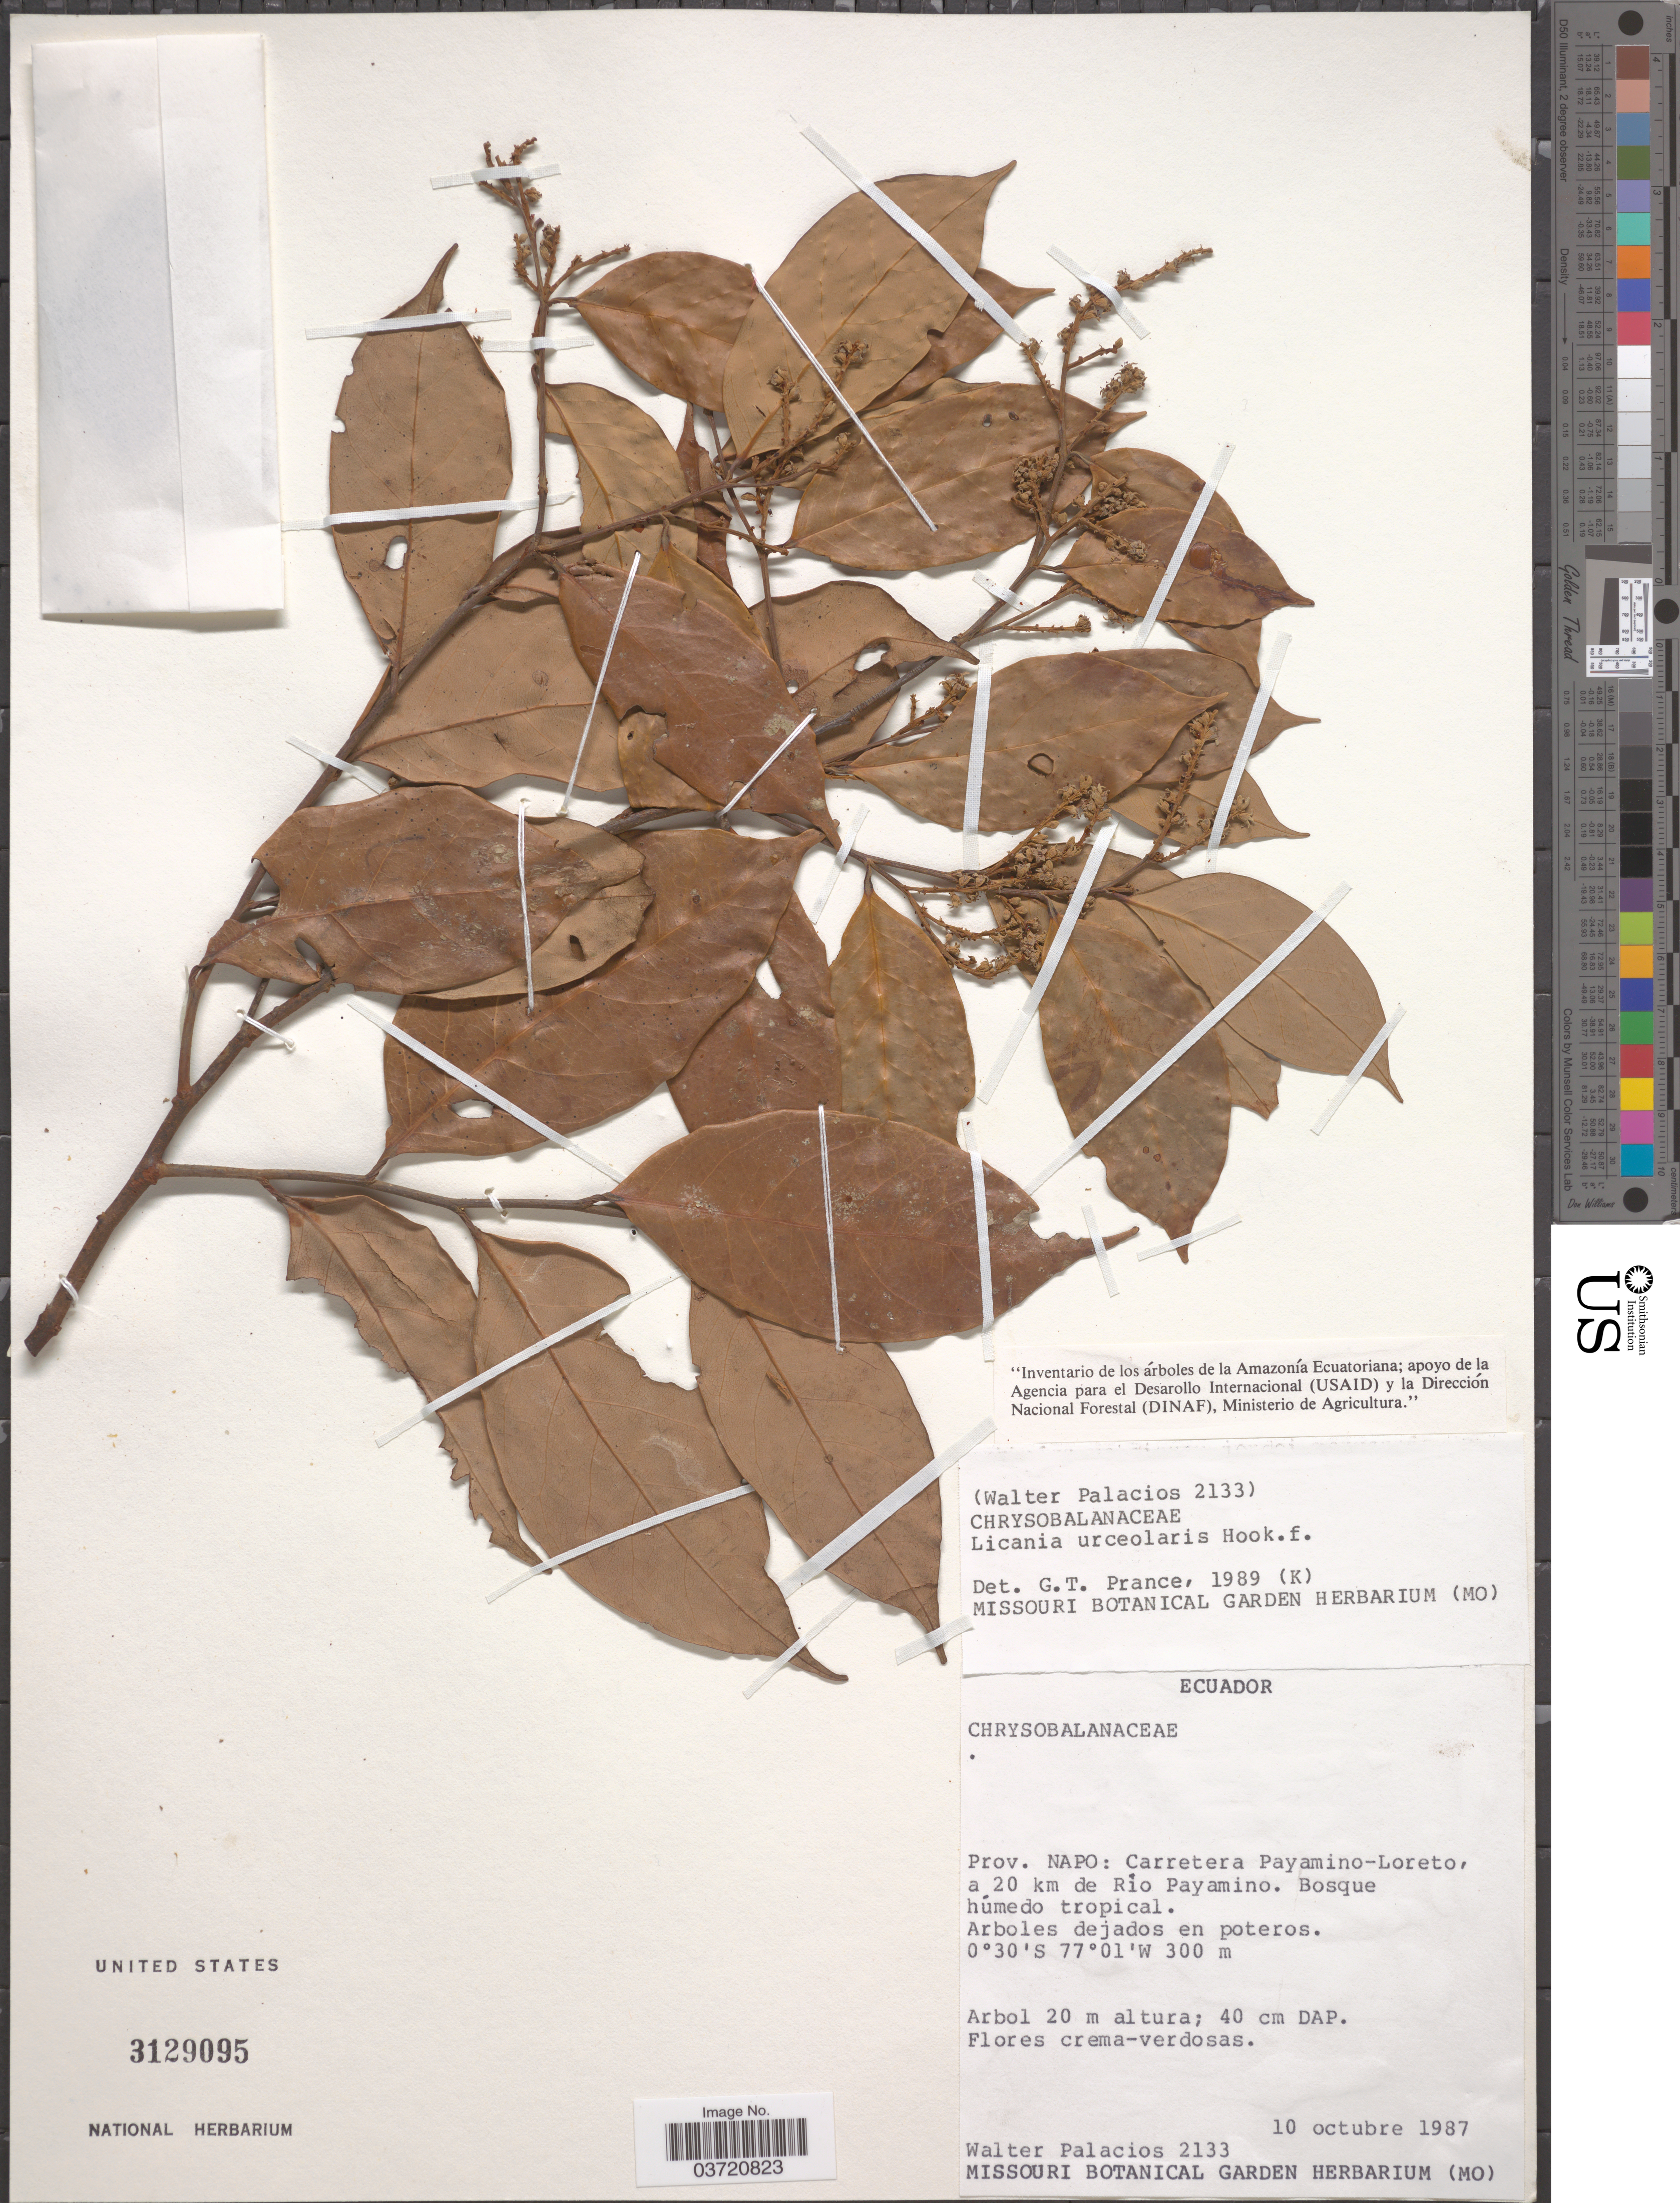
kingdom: Plantae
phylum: Tracheophyta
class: Magnoliopsida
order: Malpighiales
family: Chrysobalanaceae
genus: Licania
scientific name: Licania urceolaris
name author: Hook. f.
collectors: W. Palacios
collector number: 2133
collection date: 1987-10-10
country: Ecuador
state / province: Napo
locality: Carretera Payamino-Loreto, a 20 km de Rio Payamino.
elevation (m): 300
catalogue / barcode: US 3129095